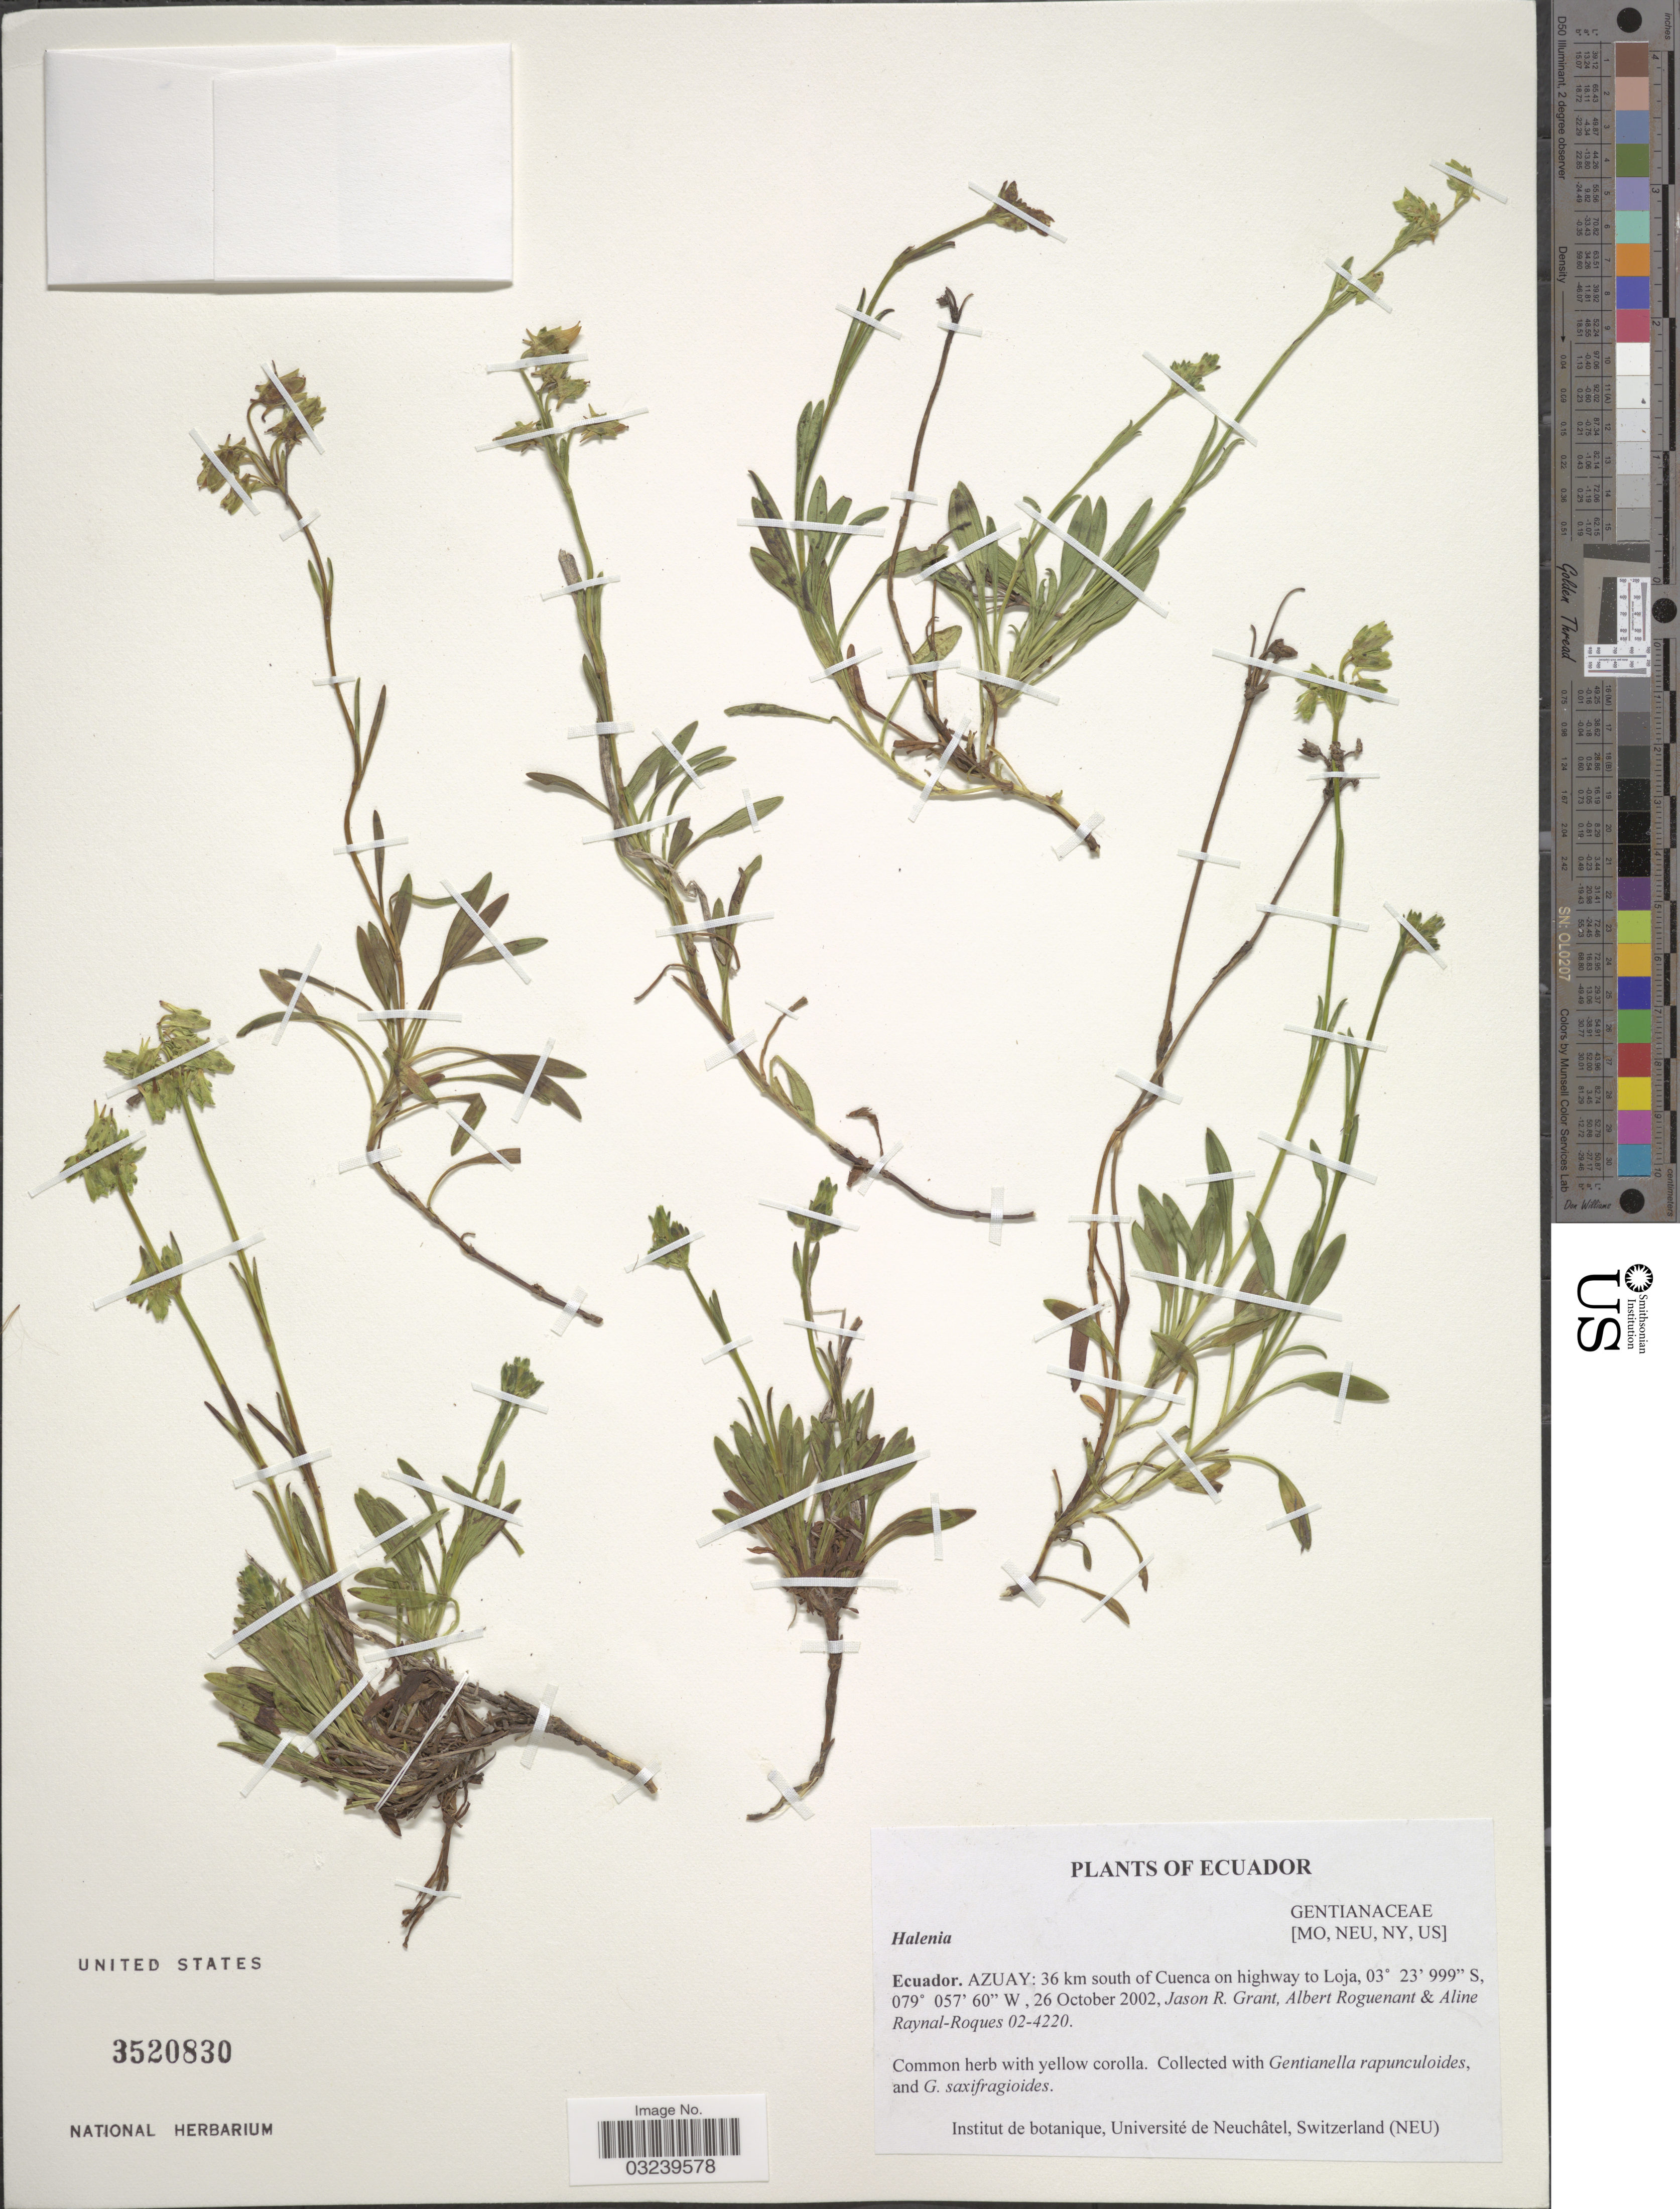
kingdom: Plantae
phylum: Tracheophyta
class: Magnoliopsida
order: Gentianales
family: Gentianaceae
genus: Halenia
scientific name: Halenia sp.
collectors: J. Grant, A. Roguenant & A. M. Raynal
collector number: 02-4220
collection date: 2002-10-26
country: Ecuador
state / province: Azuay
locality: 36 km south of Cuenca on highway to Loja.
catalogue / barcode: US 3520830